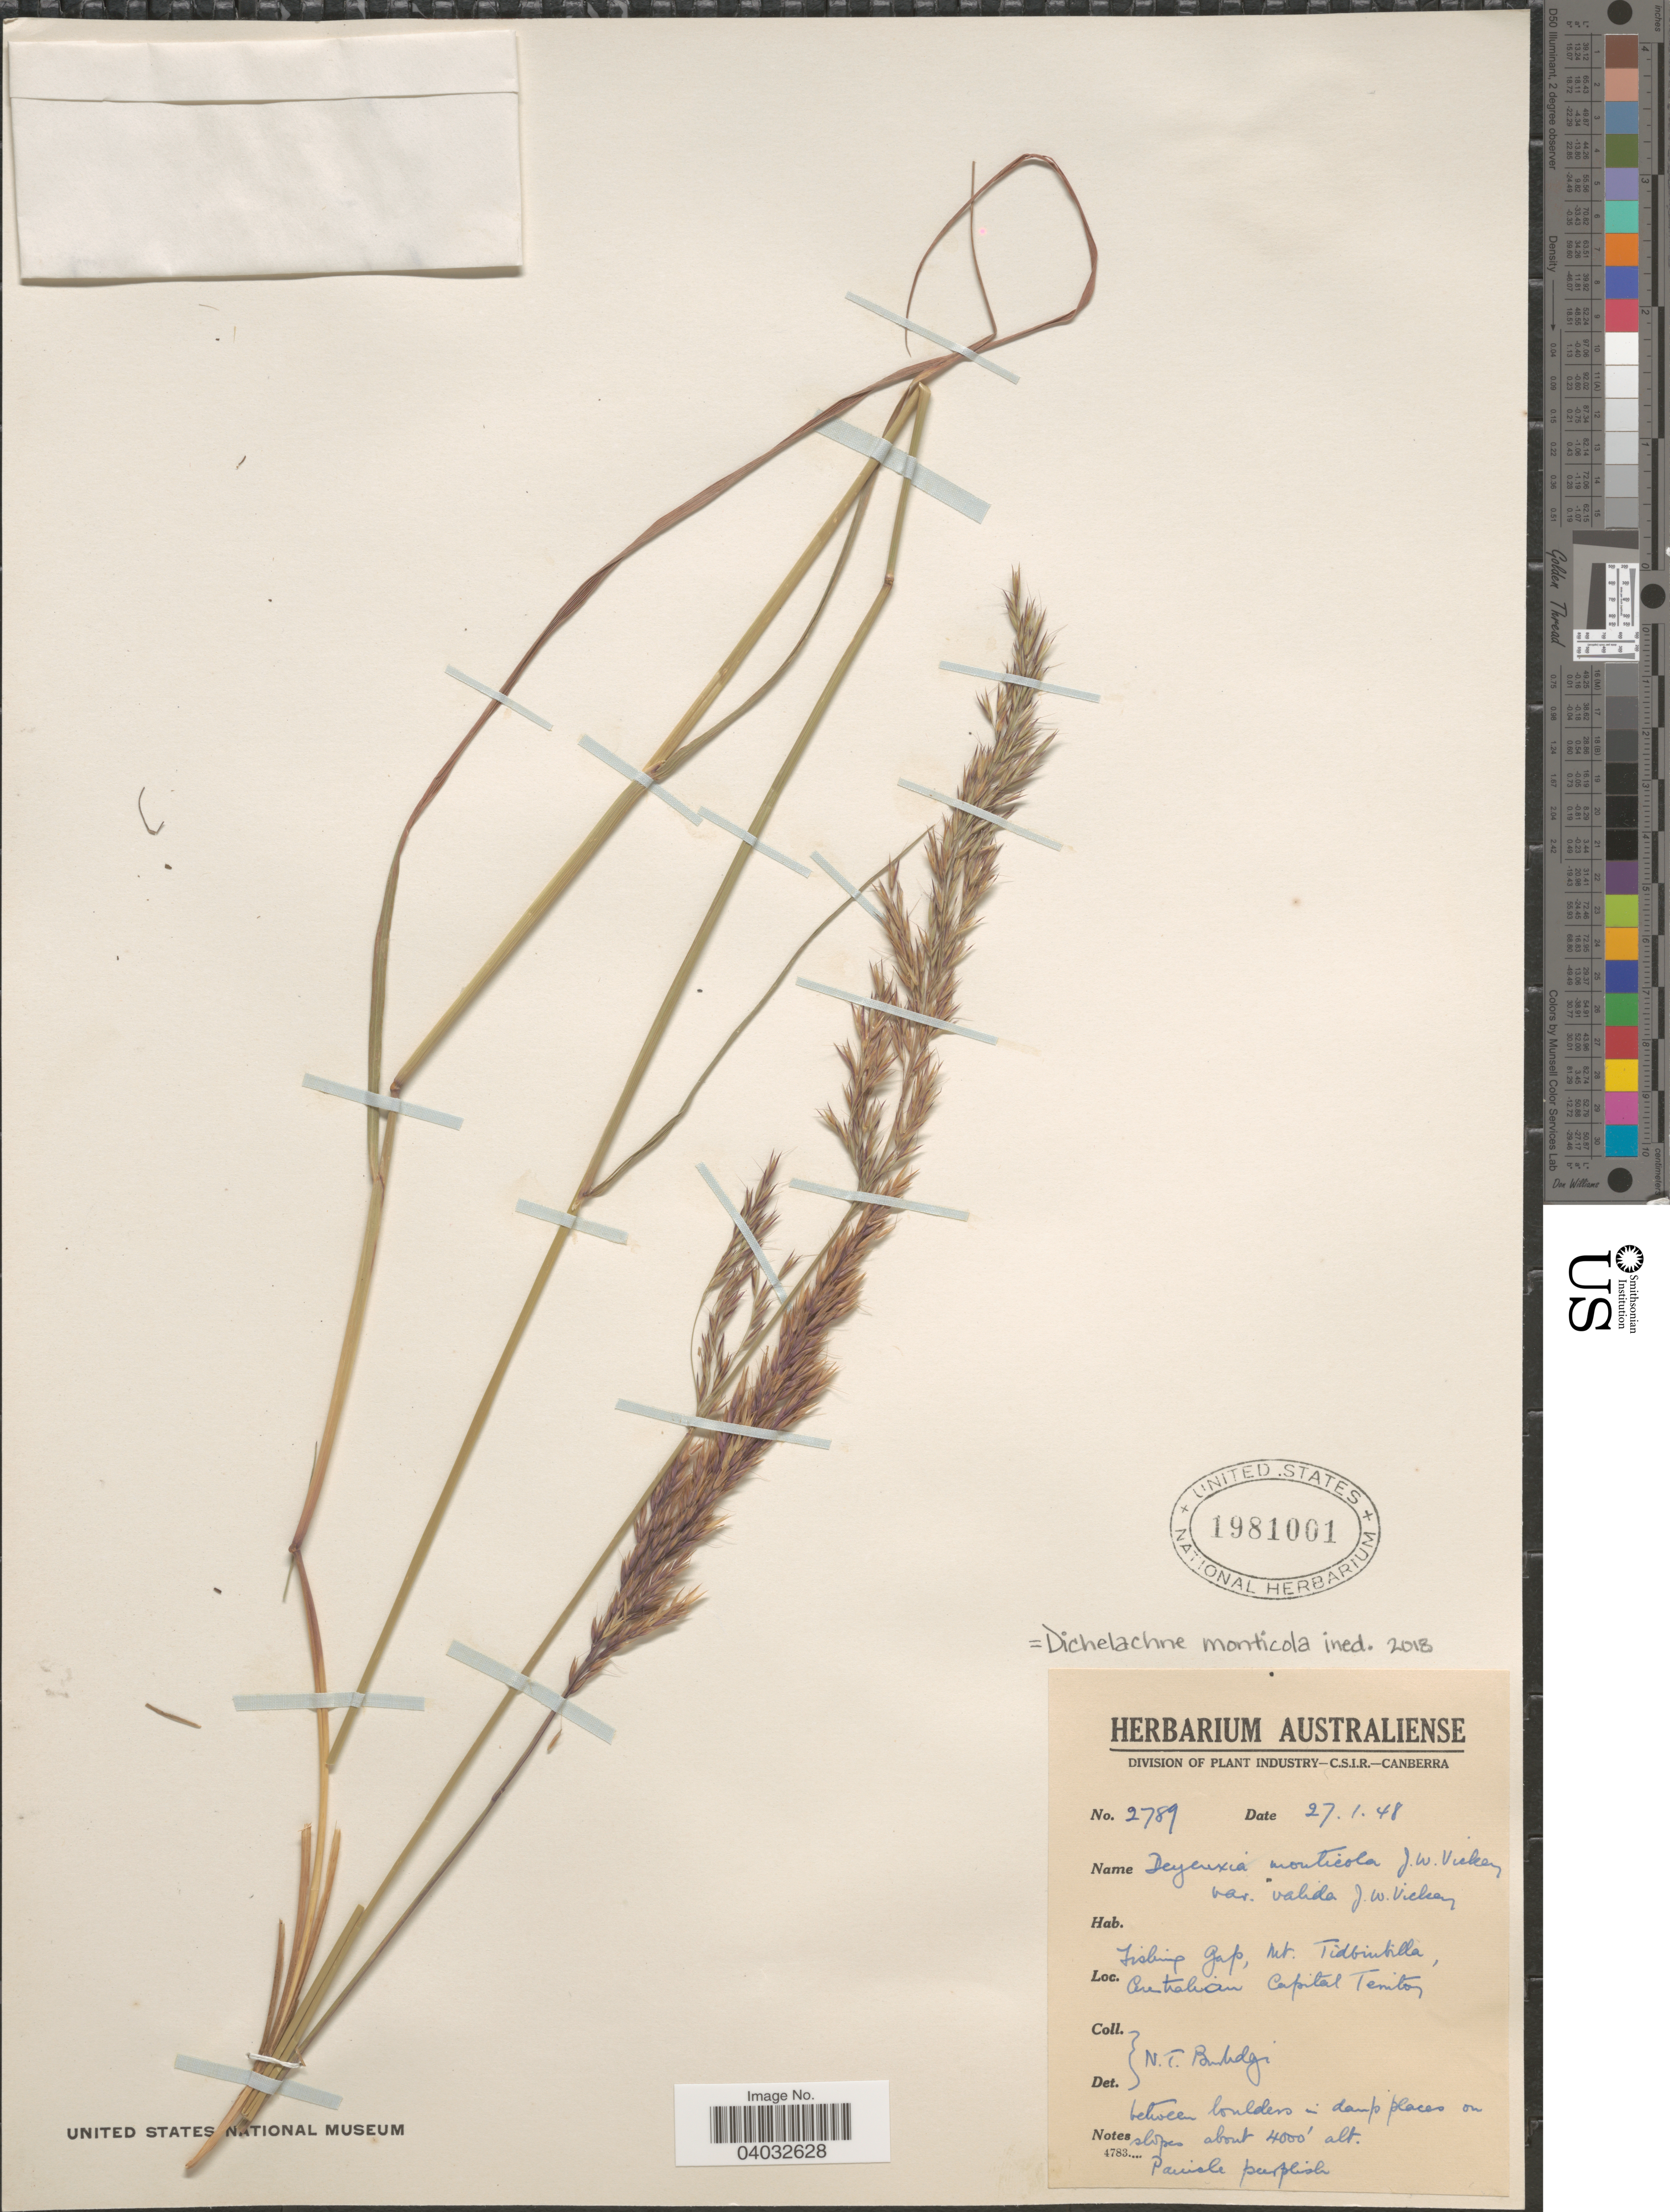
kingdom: Plantae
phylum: Tracheophyta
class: Liliopsida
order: Poales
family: Poaceae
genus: Dichelachne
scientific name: Dichelachne monticola ined.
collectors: N. T. Burbidge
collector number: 2789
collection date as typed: Transcribed d/m/y: 27/1/48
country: Australia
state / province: Australian Capital Territory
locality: Fishing Gap, Mt. Tidbinbilla, Australian Capital Territory.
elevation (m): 1219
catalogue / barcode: US 1981001